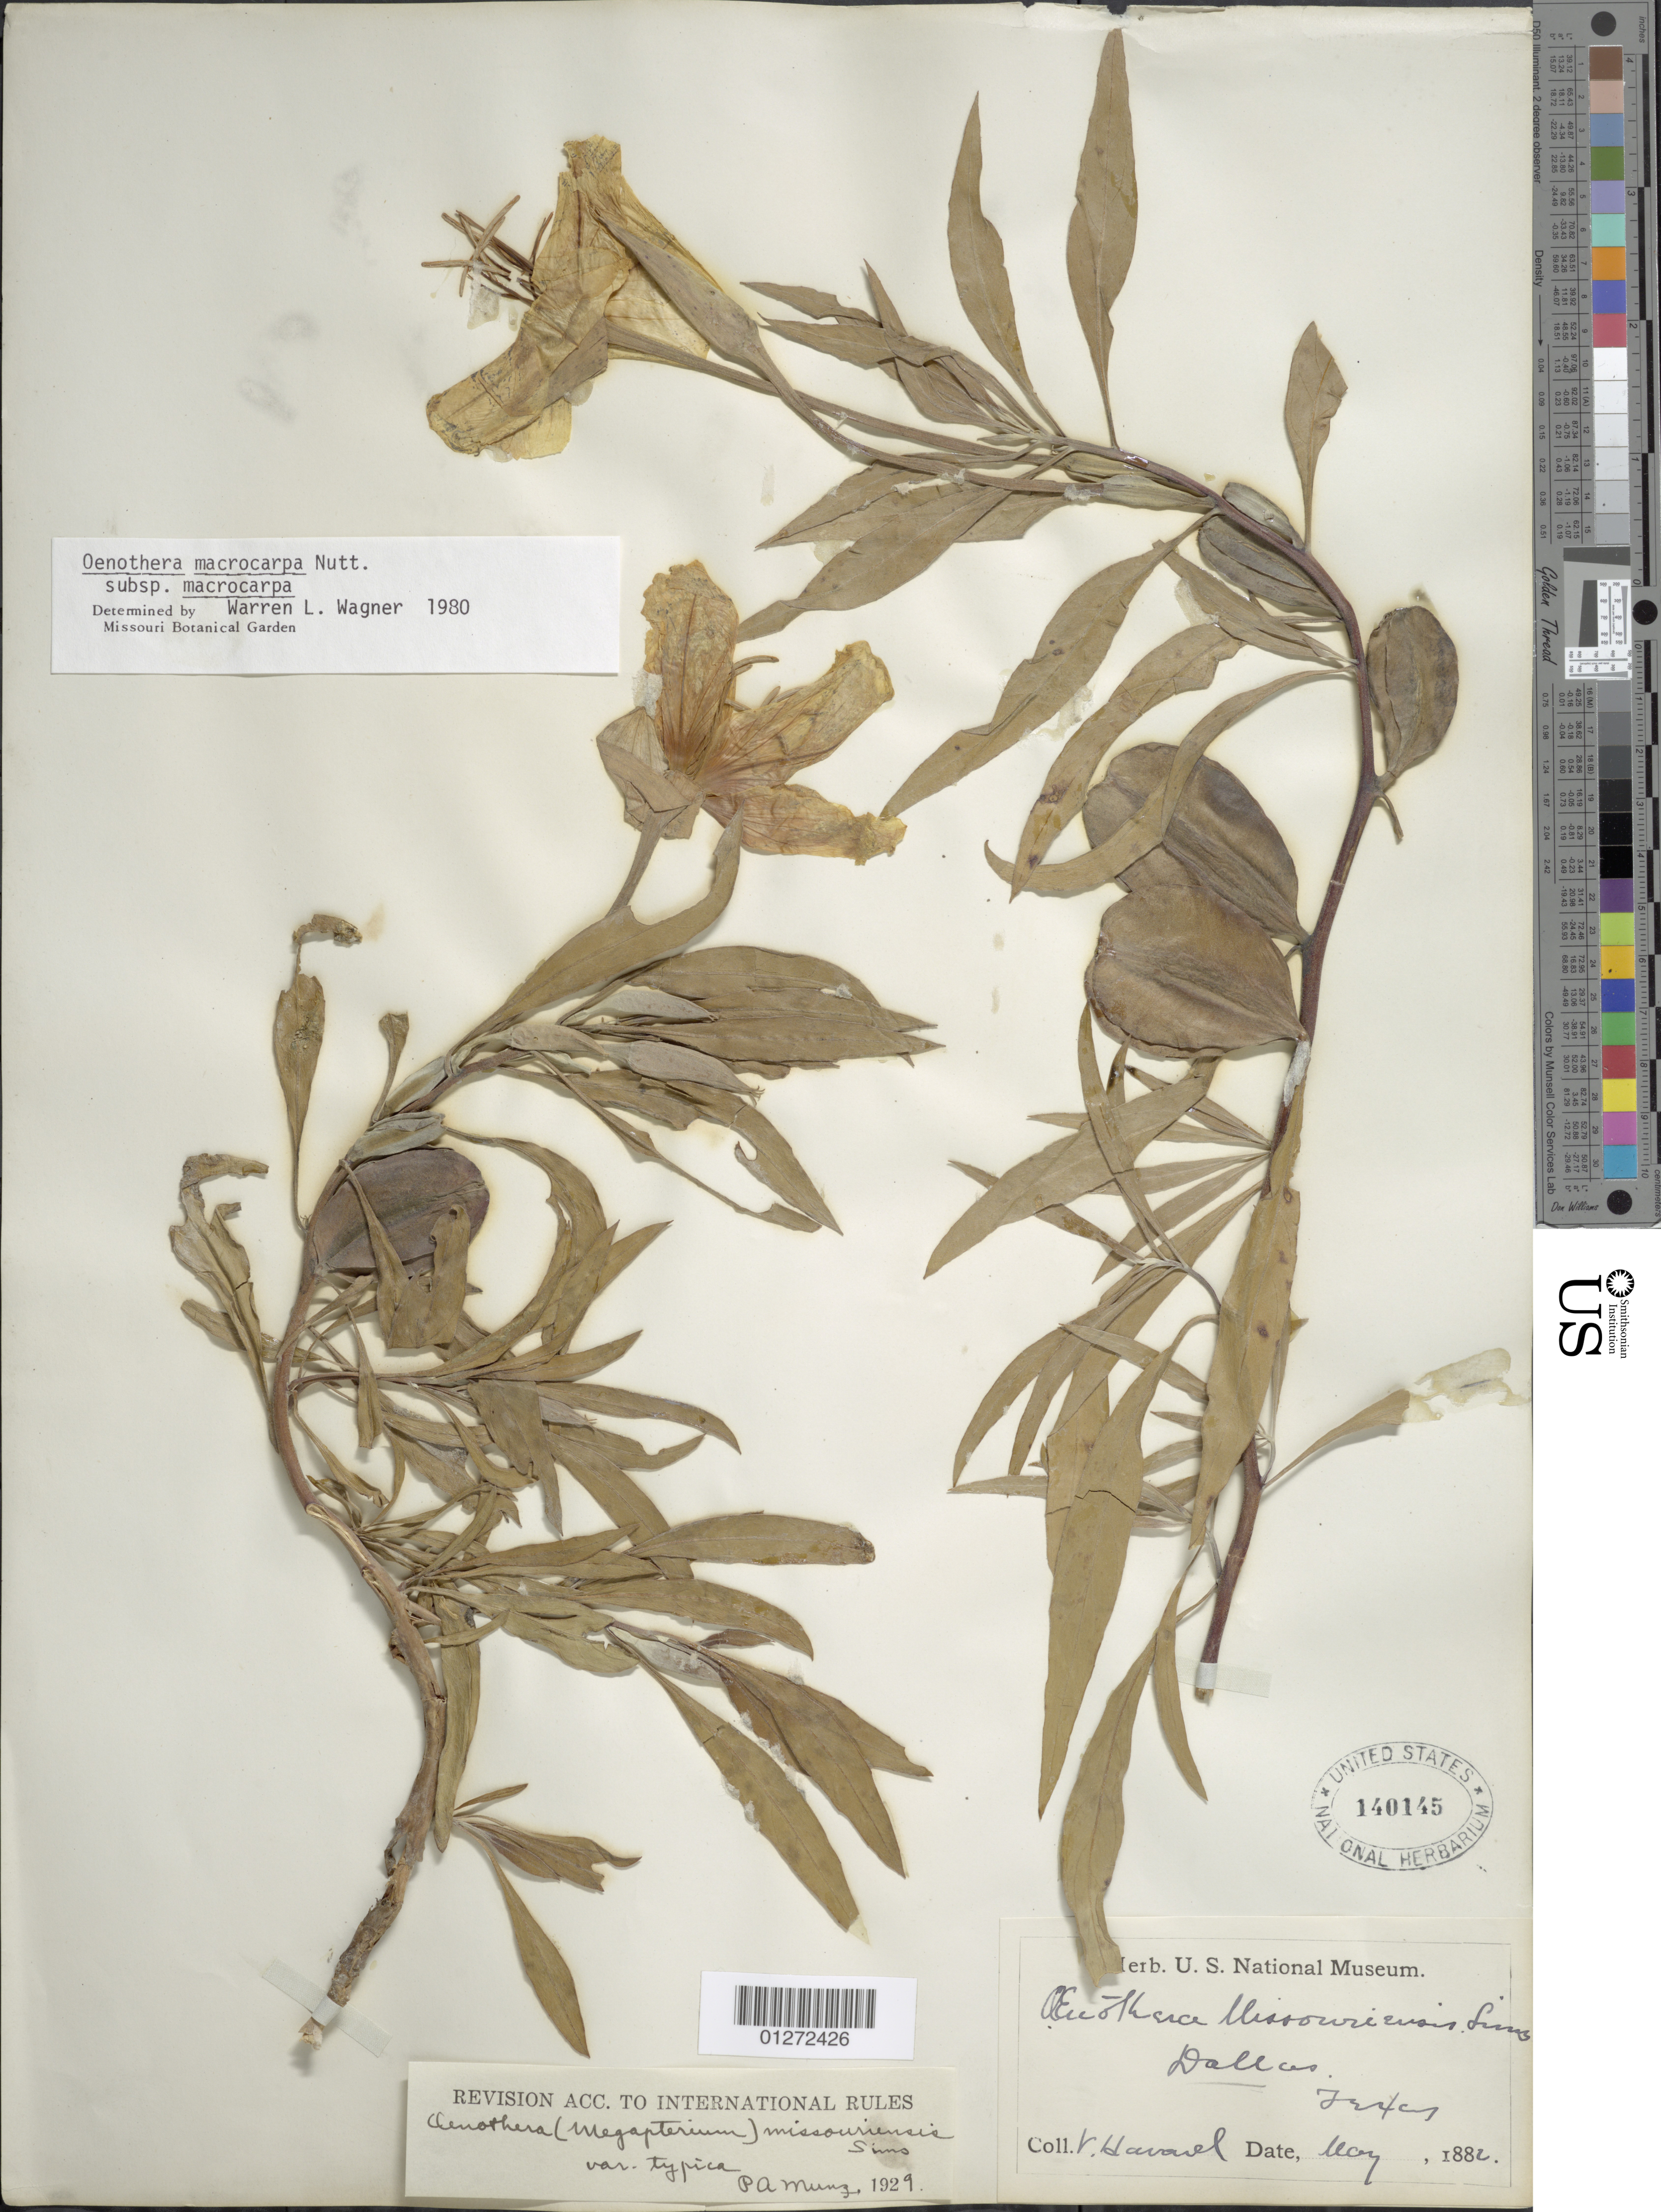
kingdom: Plantae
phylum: Tracheophyta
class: Magnoliopsida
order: Myrtales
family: Onagraceae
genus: Oenothera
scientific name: Oenothera macrocarpa subsp. macrocarpa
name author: Nutt.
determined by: Wagner, W. L., (BOT), Smithsonian Institution - National Museum of Natural History (UNITED STATES)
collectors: V. Havard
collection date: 1882-05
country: United States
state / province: Texas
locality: Dallas.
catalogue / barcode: US 140145